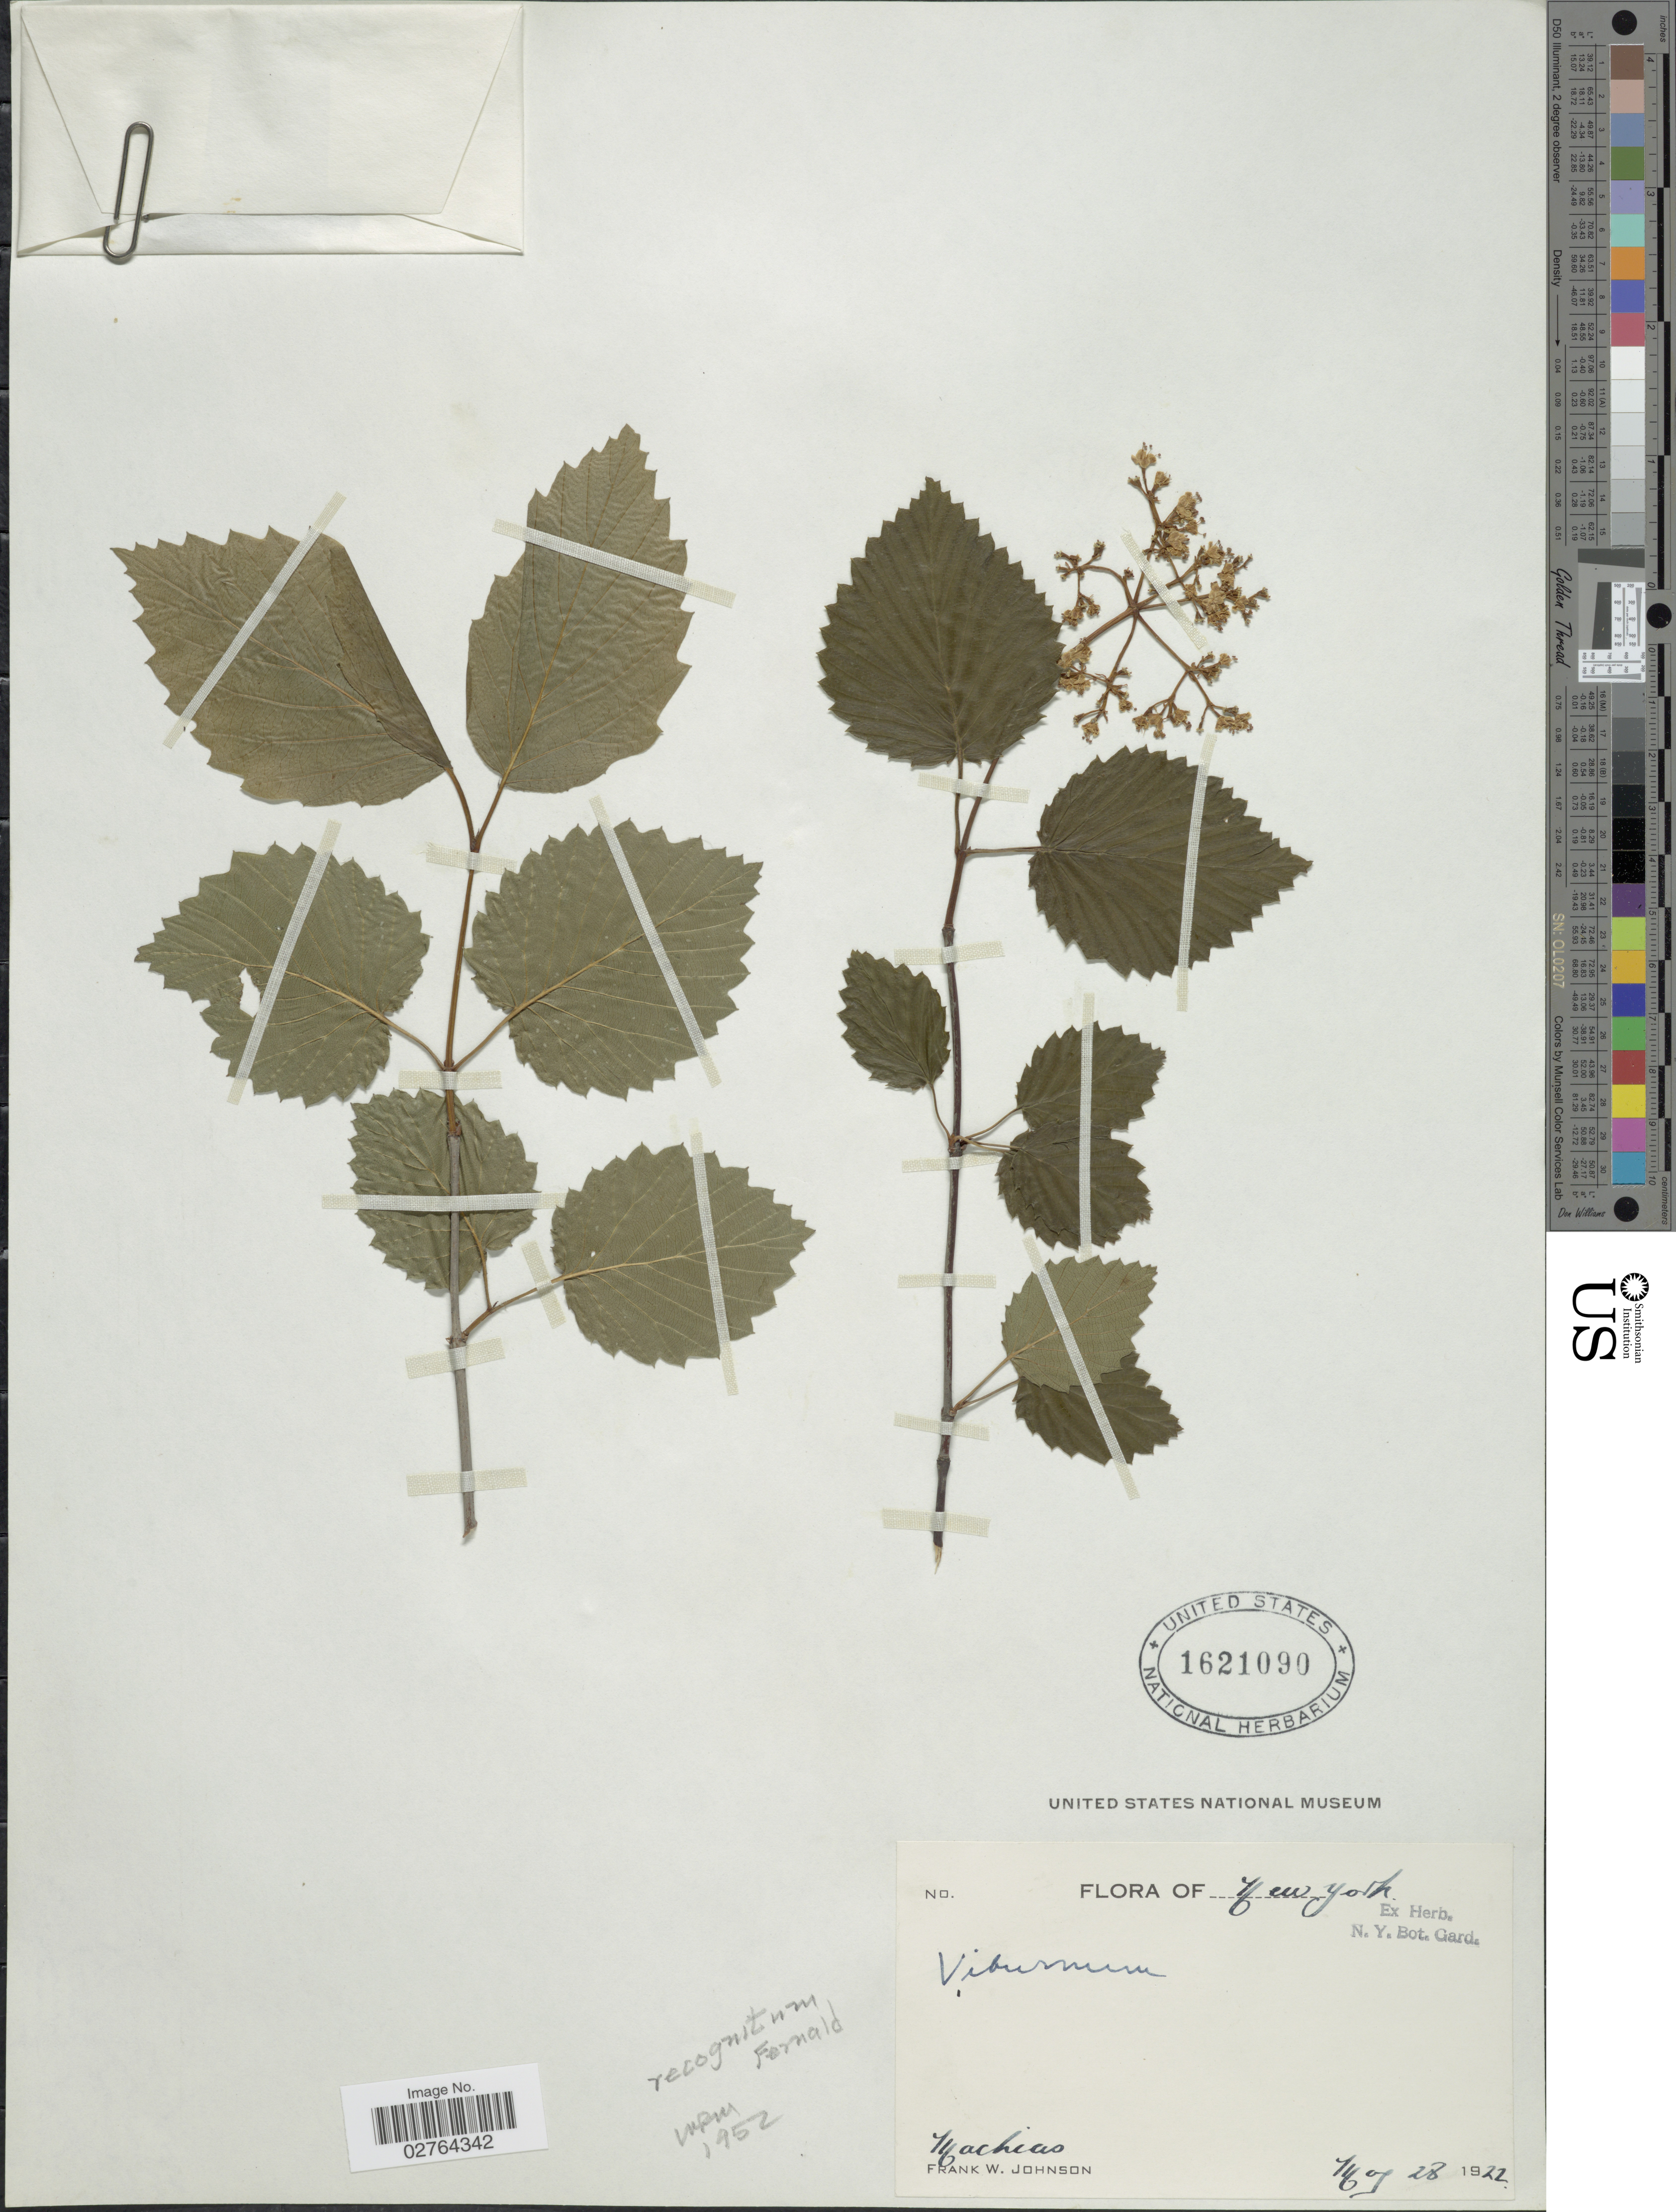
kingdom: Plantae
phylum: Tracheophyta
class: Magnoliopsida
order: Dipsacales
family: Viburnaceae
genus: Viburnum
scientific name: Viburnum recognitum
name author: Fernald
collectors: F. W. Johnson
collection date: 1922-05-28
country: United States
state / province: New York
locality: Machias.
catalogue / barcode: US 1621090